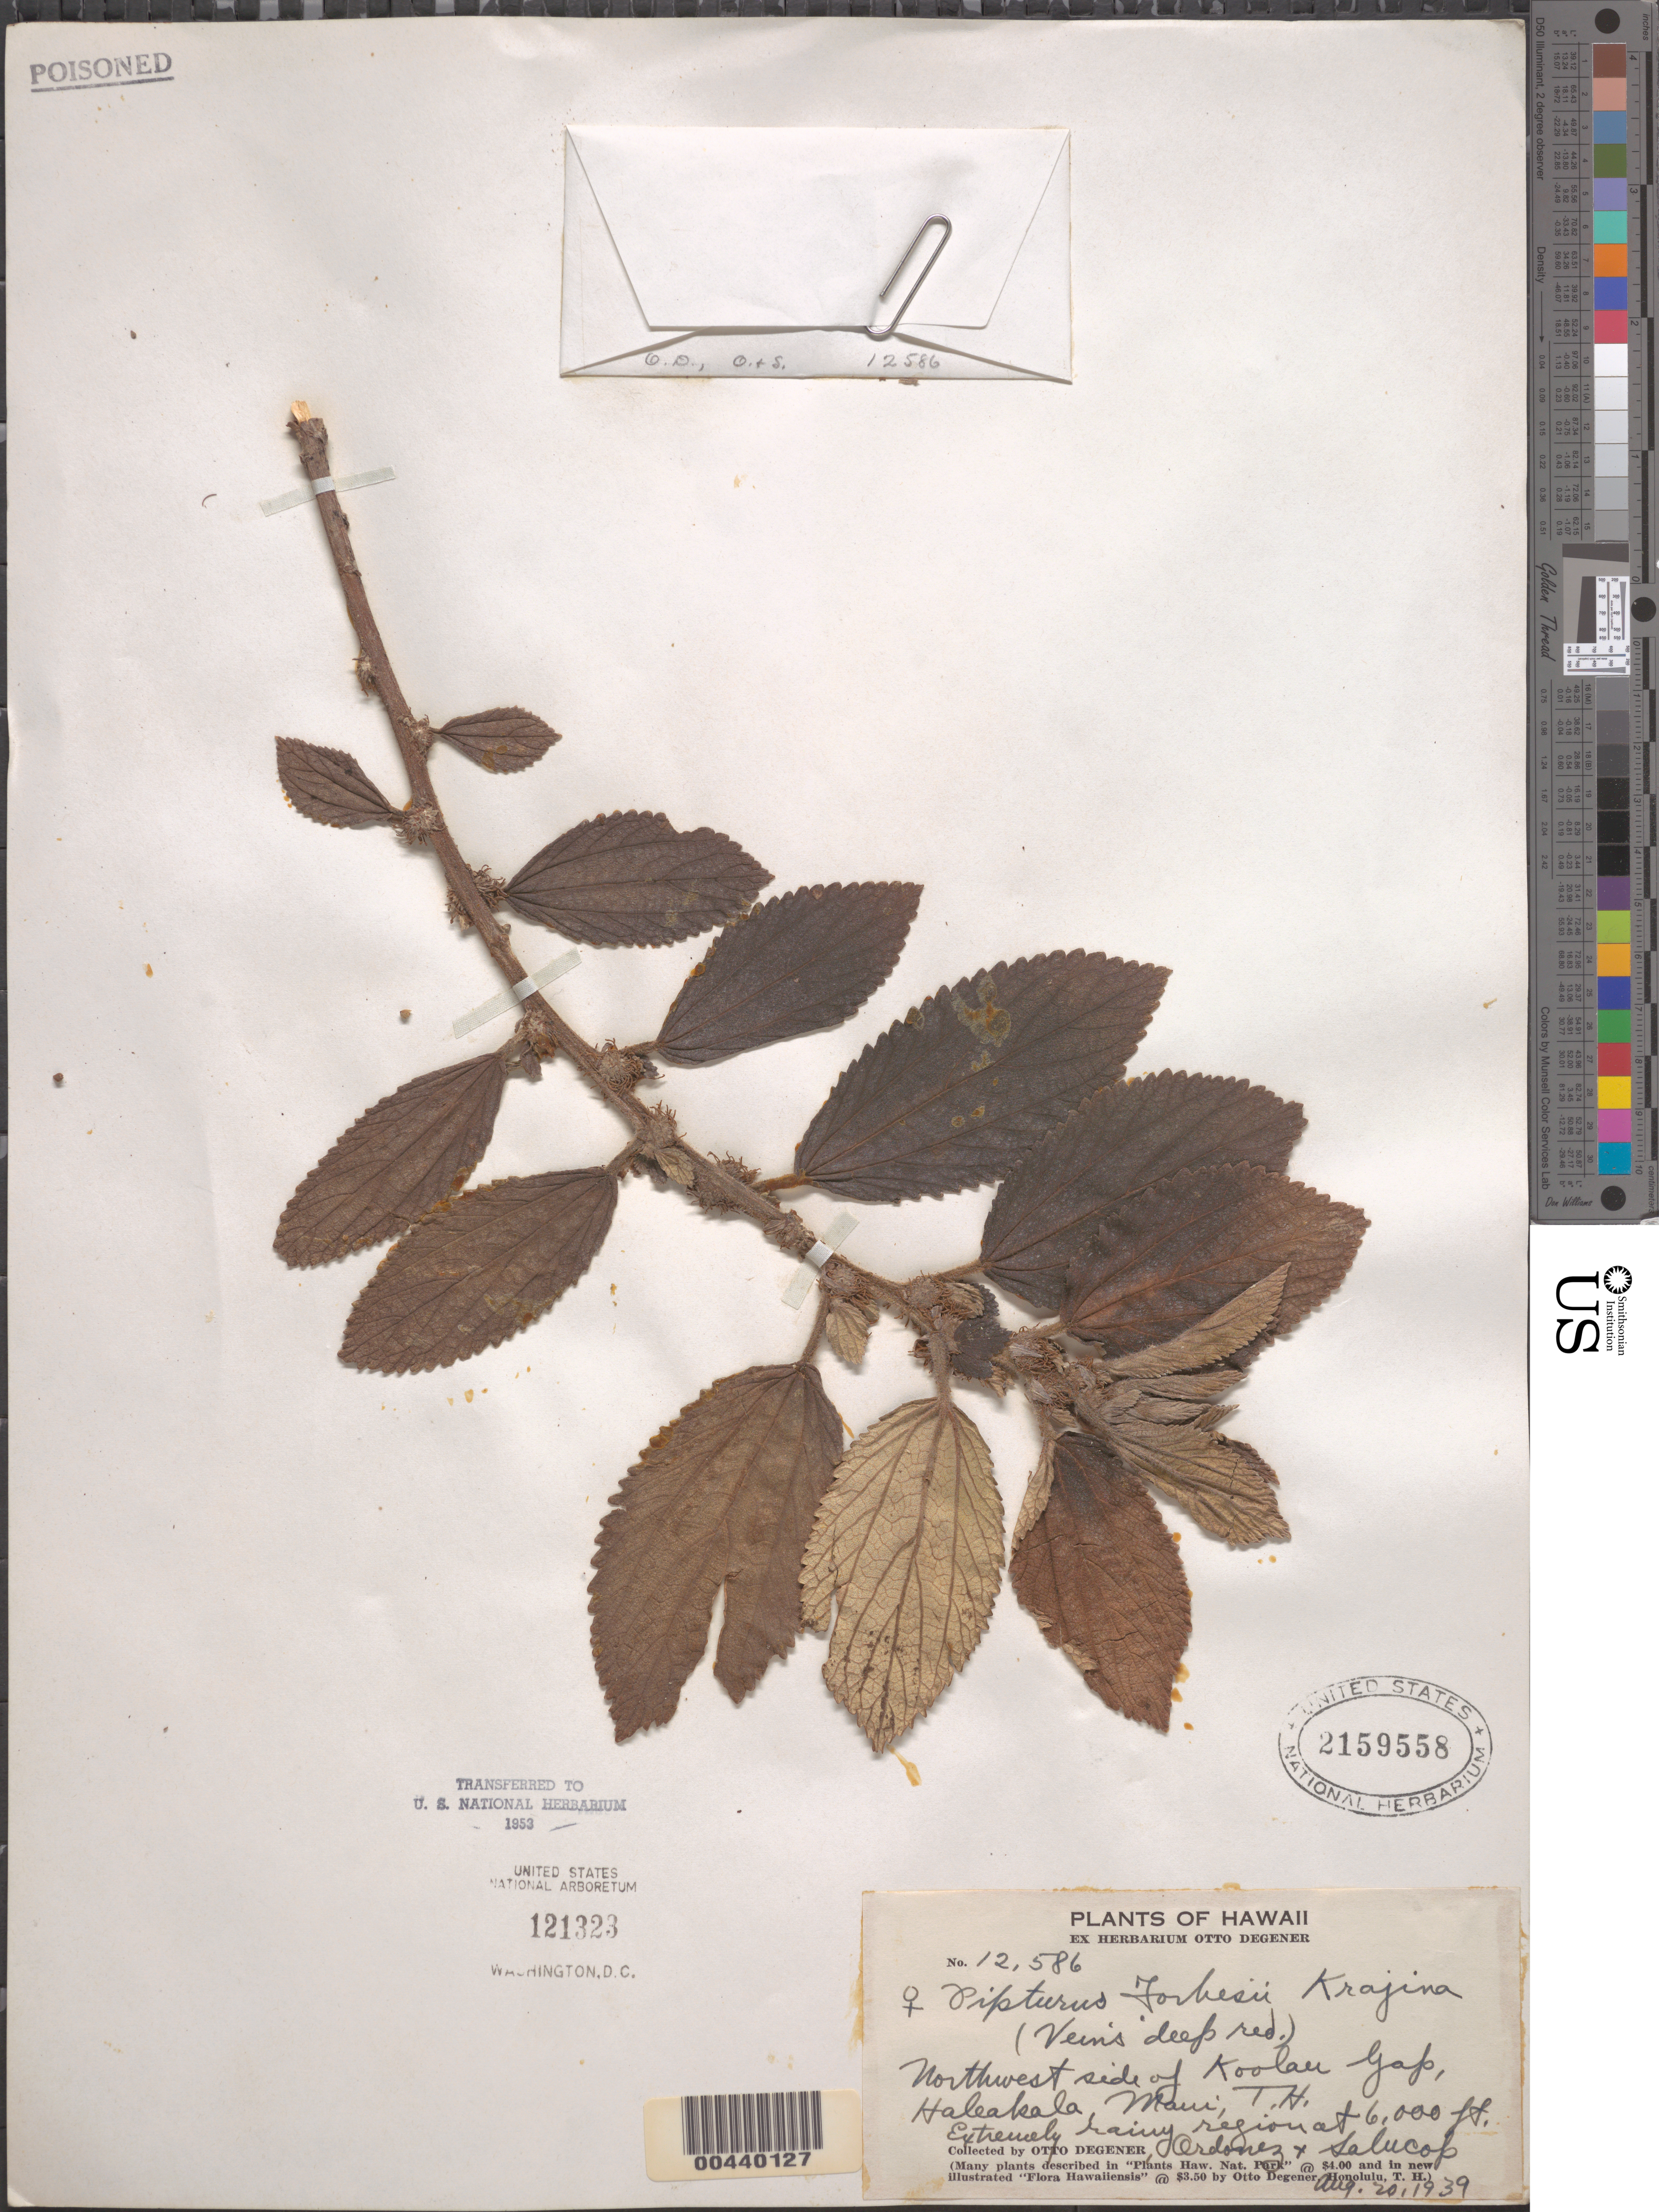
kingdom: Plantae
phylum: Tracheophyta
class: Magnoliopsida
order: Rosales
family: Urticaceae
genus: Pipturus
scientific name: Pipturus forbesii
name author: Krajina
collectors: O. Degener, Ordonez & -- Salucop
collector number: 12586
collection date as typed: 20 Aug 1939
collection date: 1939-08-20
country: United States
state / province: Hawaii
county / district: Maui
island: Maui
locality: NW side of Koolau Gap, Haleakala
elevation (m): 1829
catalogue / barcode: US 2159558